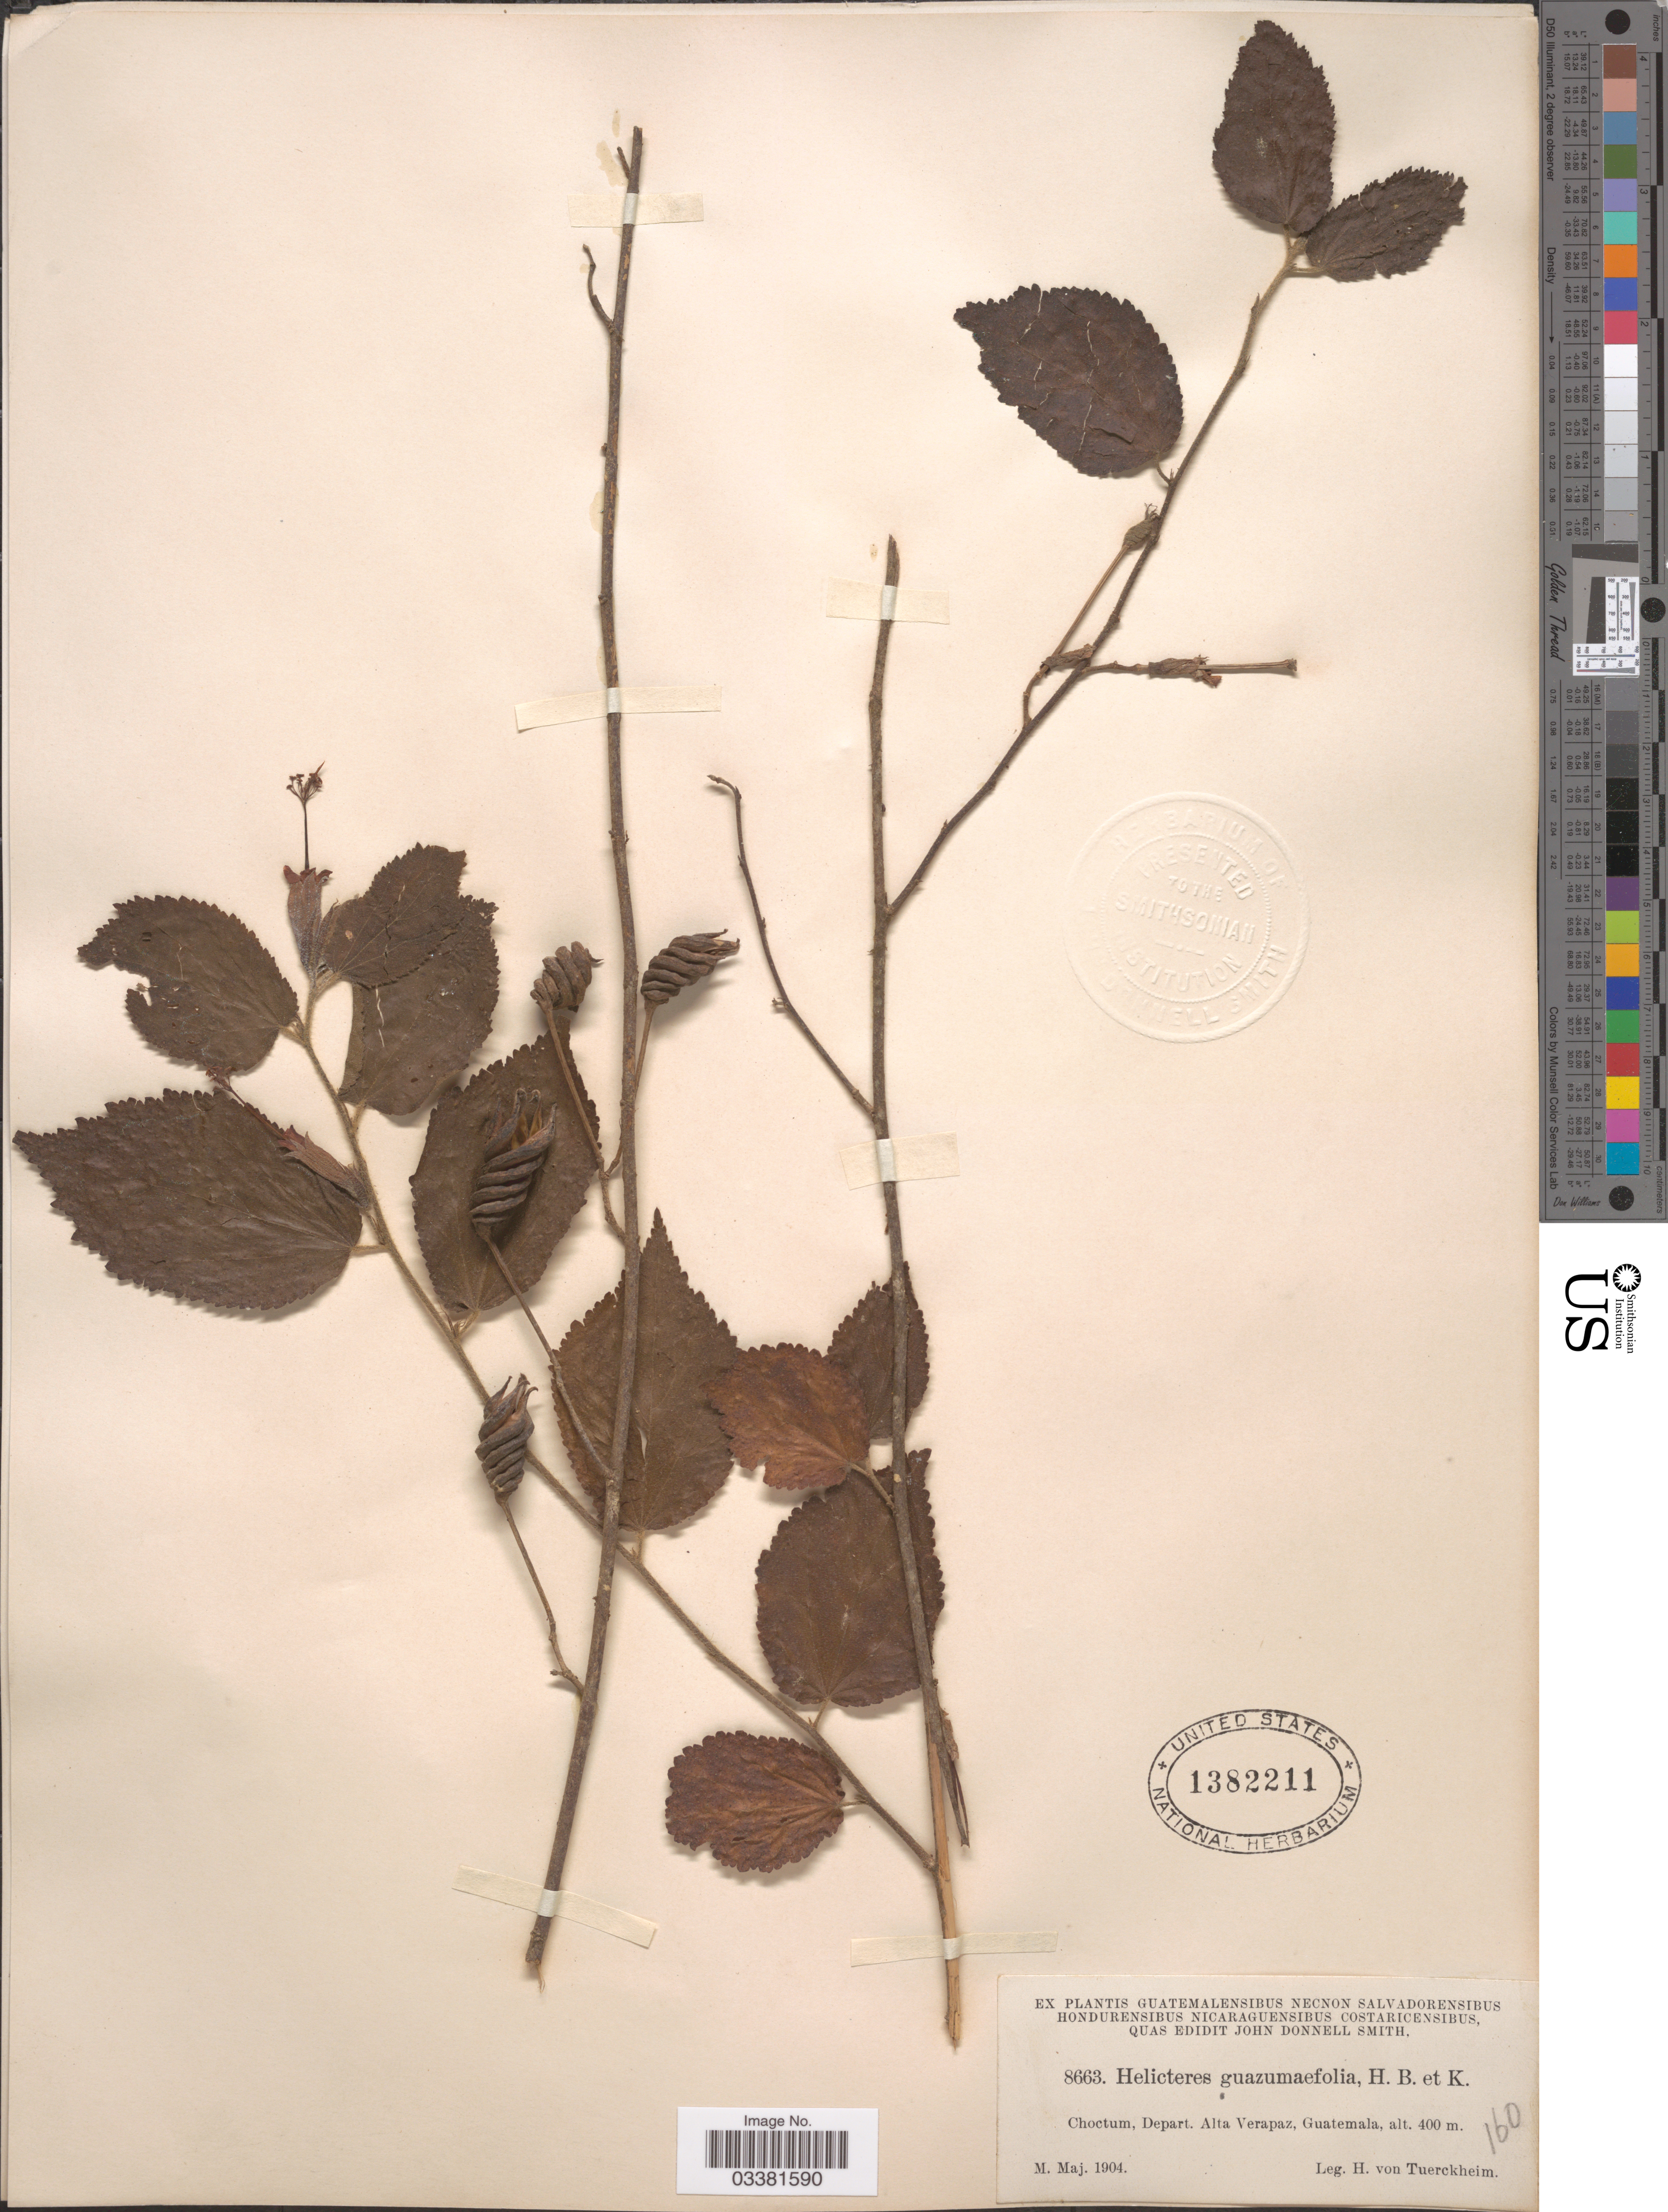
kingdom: Plantae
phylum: Tracheophyta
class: Magnoliopsida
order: Malvales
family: Malvaceae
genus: Helicteres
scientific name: Helicteres guazumifolia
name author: Kunth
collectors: H. von Türckheim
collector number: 8663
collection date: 1904-05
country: Guatemala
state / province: Alta Verapaz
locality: Choctum, Depart. Alta Verapaz.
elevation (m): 400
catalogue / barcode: US 1382211